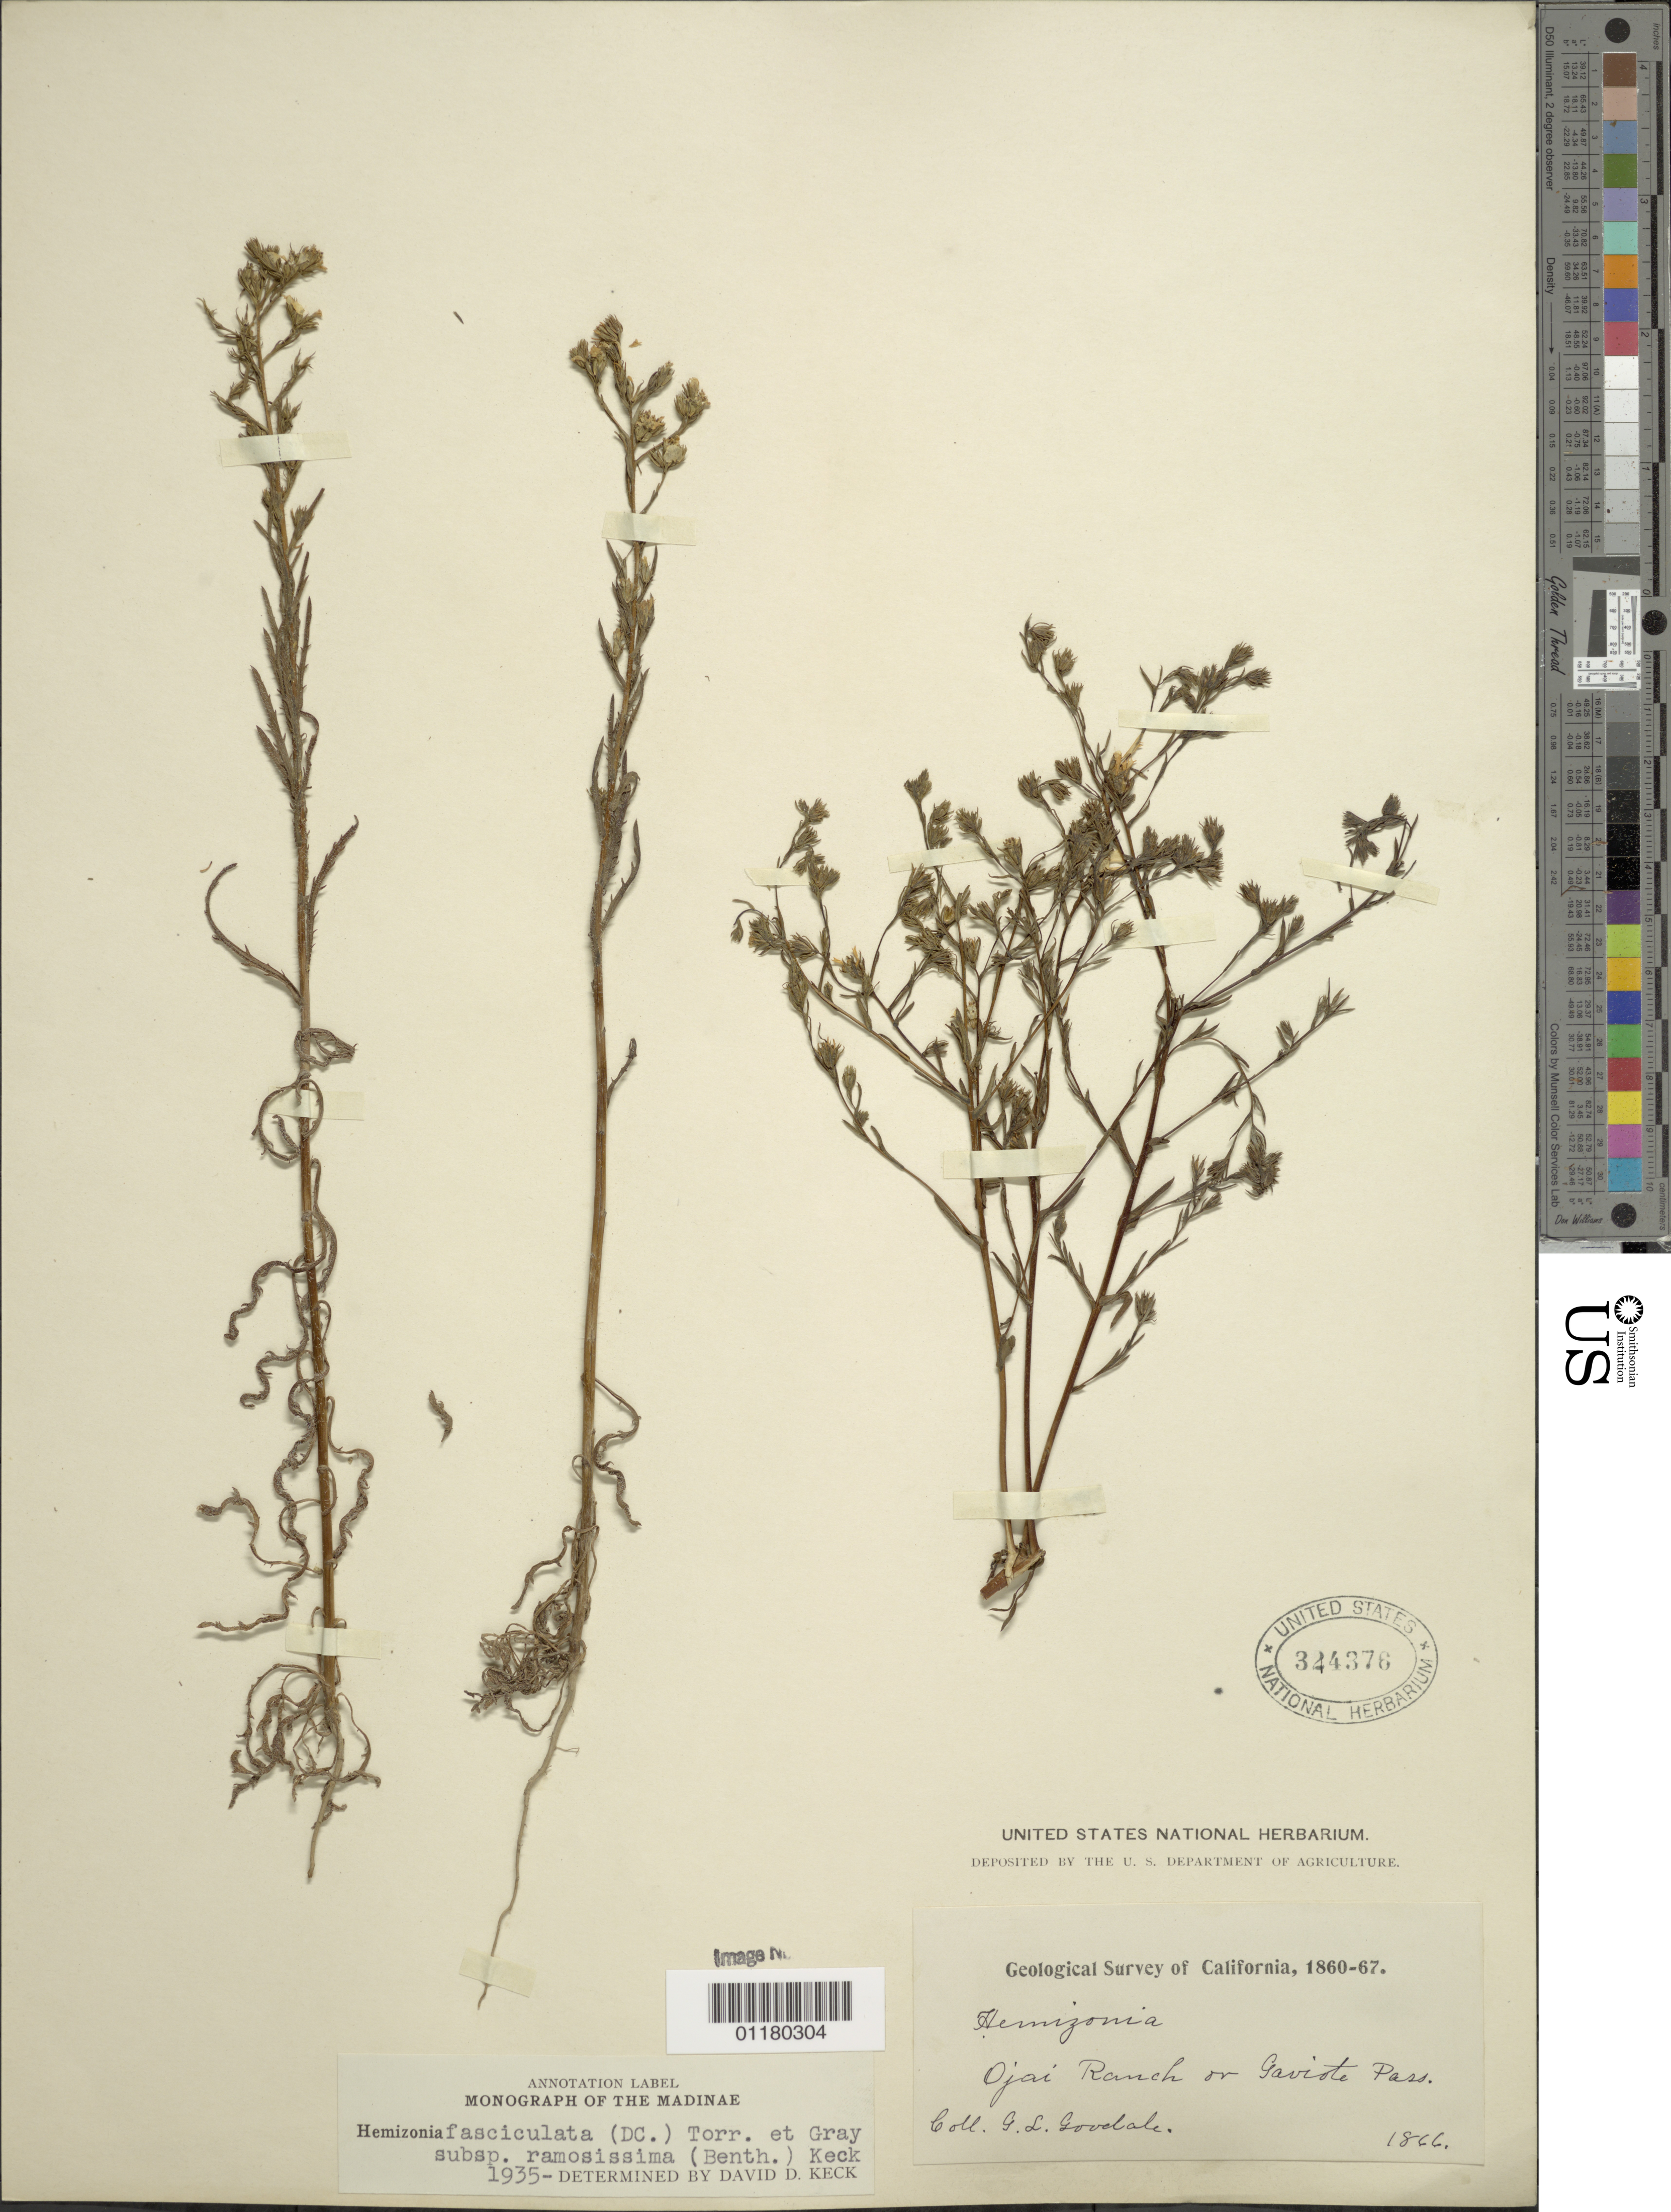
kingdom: Plantae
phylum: Tracheophyta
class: Magnoliopsida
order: Asterales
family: Asteraceae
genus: Hemizonia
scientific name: Hemizonia fasciculata subsp. ramosissima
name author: (Benth.) D.D. Keck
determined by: Keck, David D.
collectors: G. L. Goodale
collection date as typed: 1866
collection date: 1866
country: United States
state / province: California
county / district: Ventura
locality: Ojai Ranch or Gaviota Pass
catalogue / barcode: US 344376